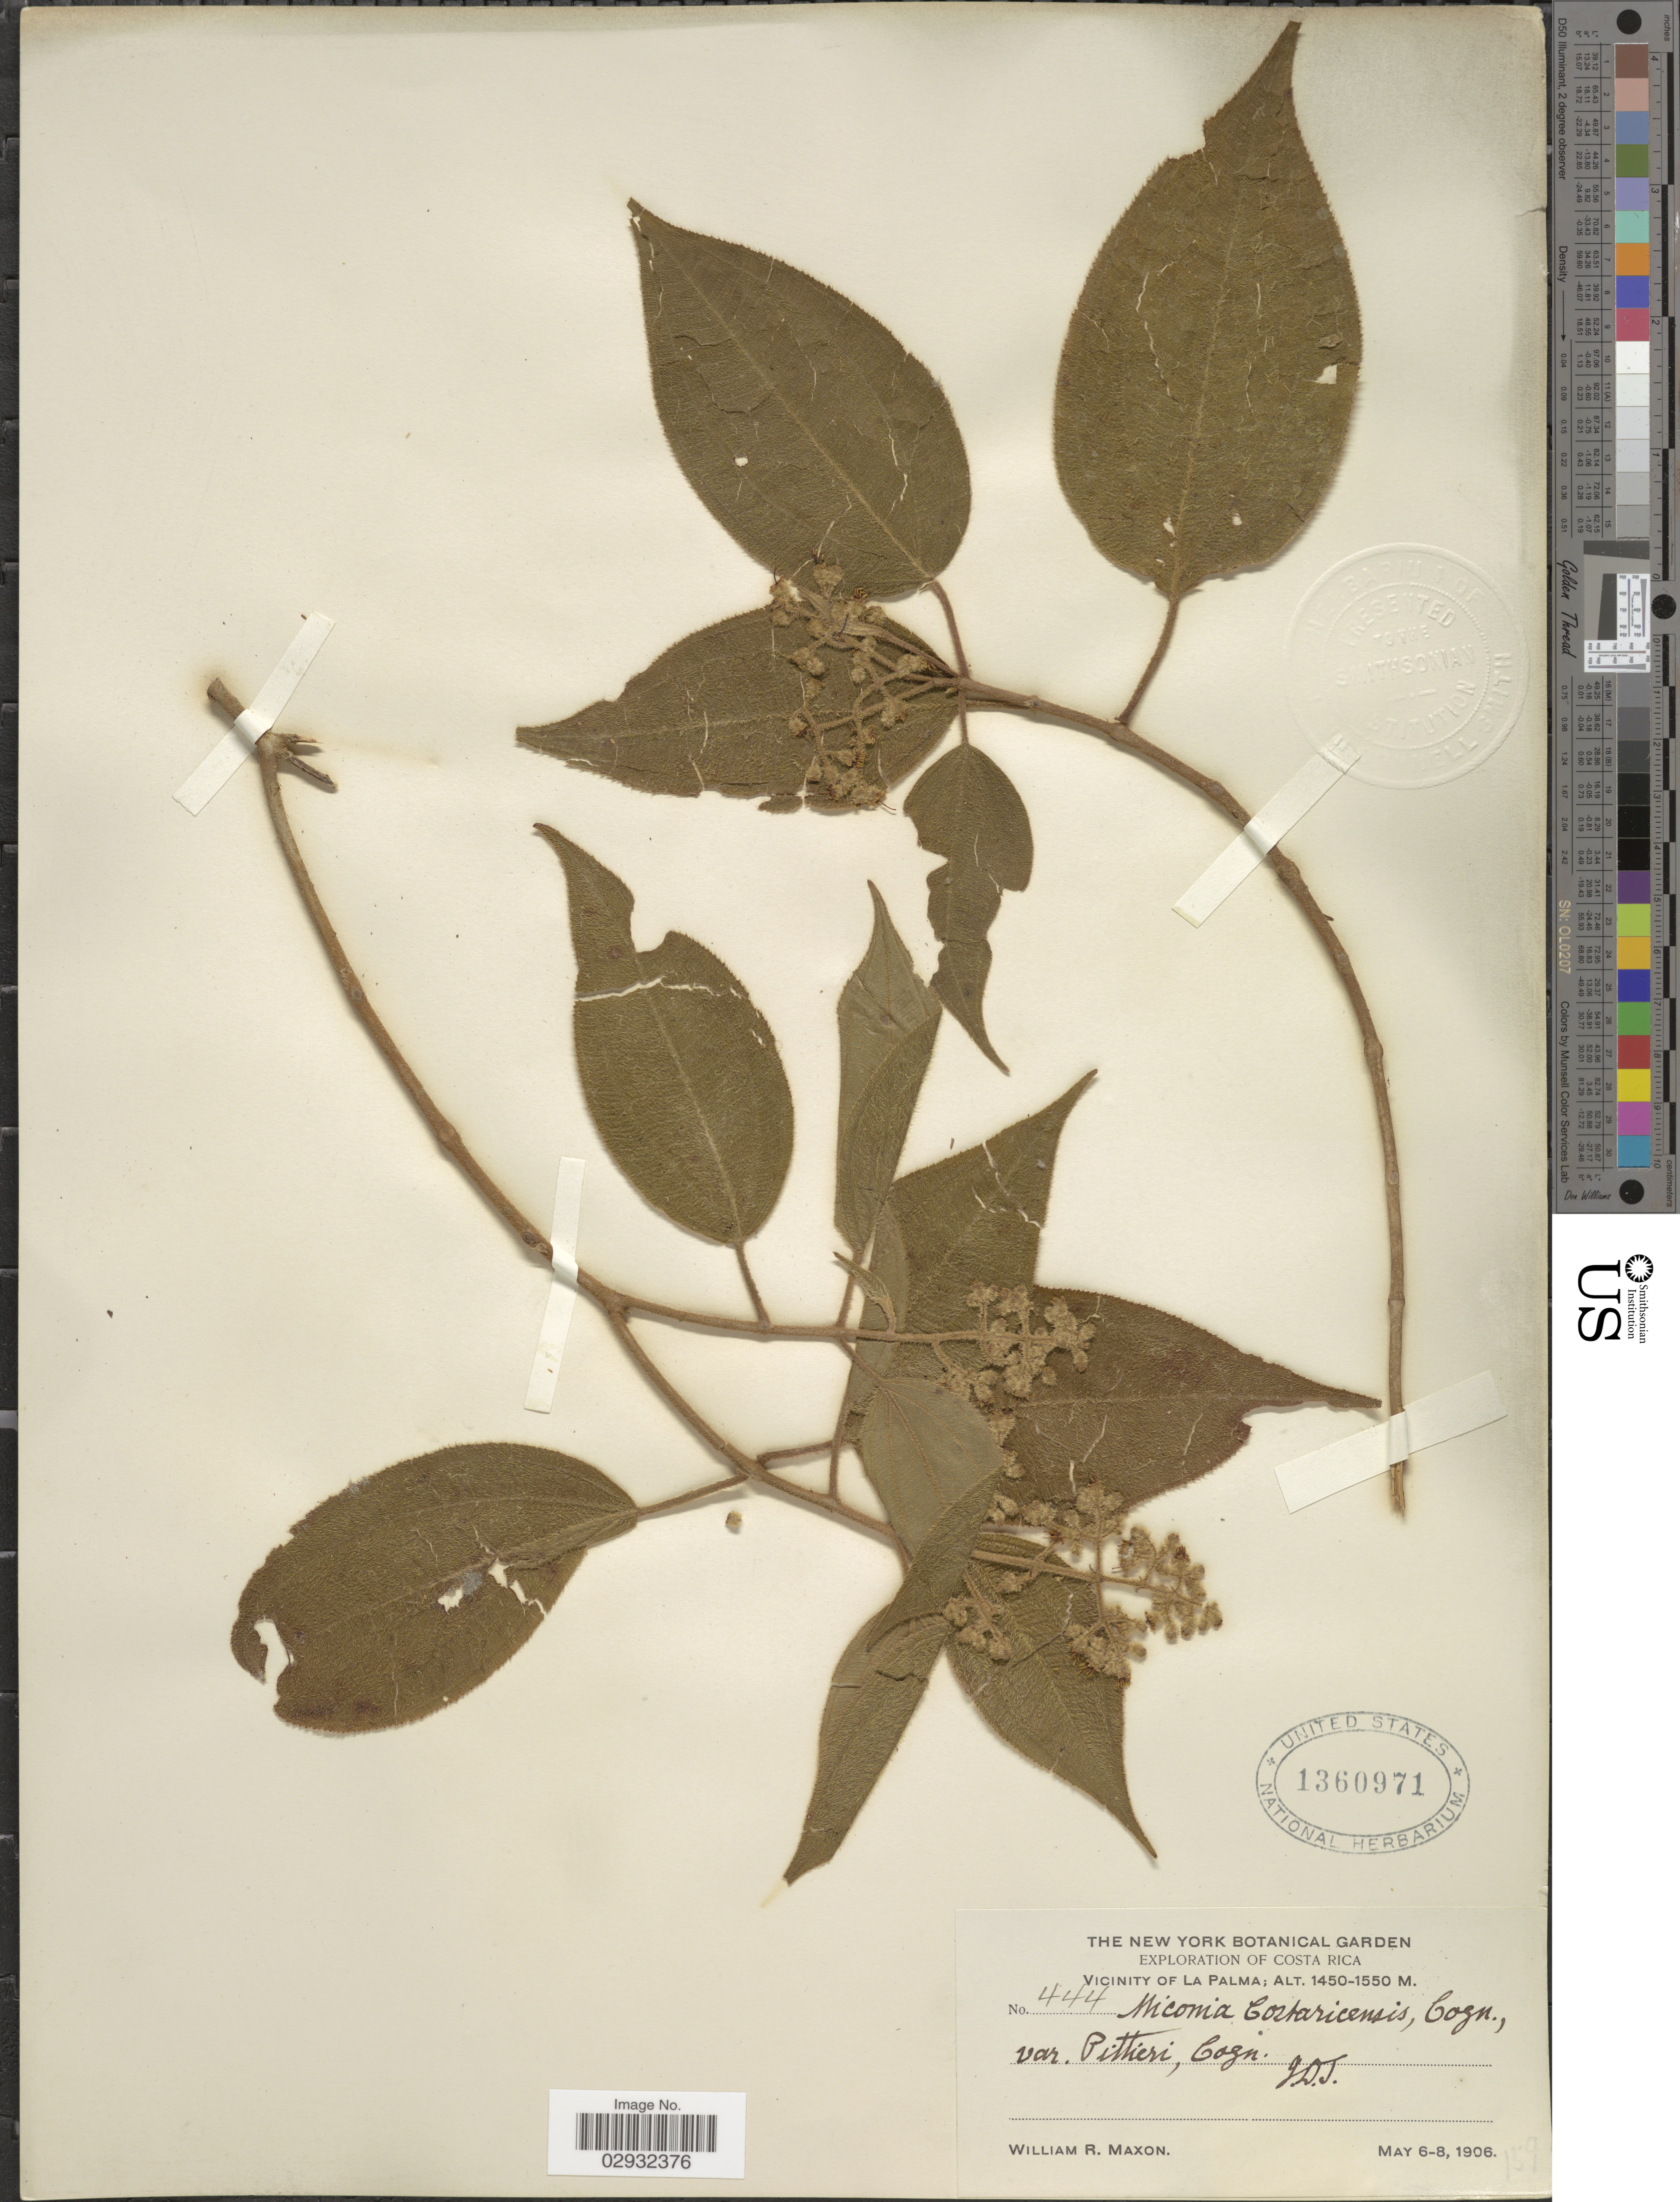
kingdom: Plantae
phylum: Tracheophyta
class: Magnoliopsida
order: Myrtales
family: Melastomataceae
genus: Miconia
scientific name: Miconia costaricensis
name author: Cogn.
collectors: W. R. Maxon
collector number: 444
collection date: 1906-05-06/1906-05-08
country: Costa Rica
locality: Vicinity of La Palma.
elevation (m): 1450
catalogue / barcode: US 1360971